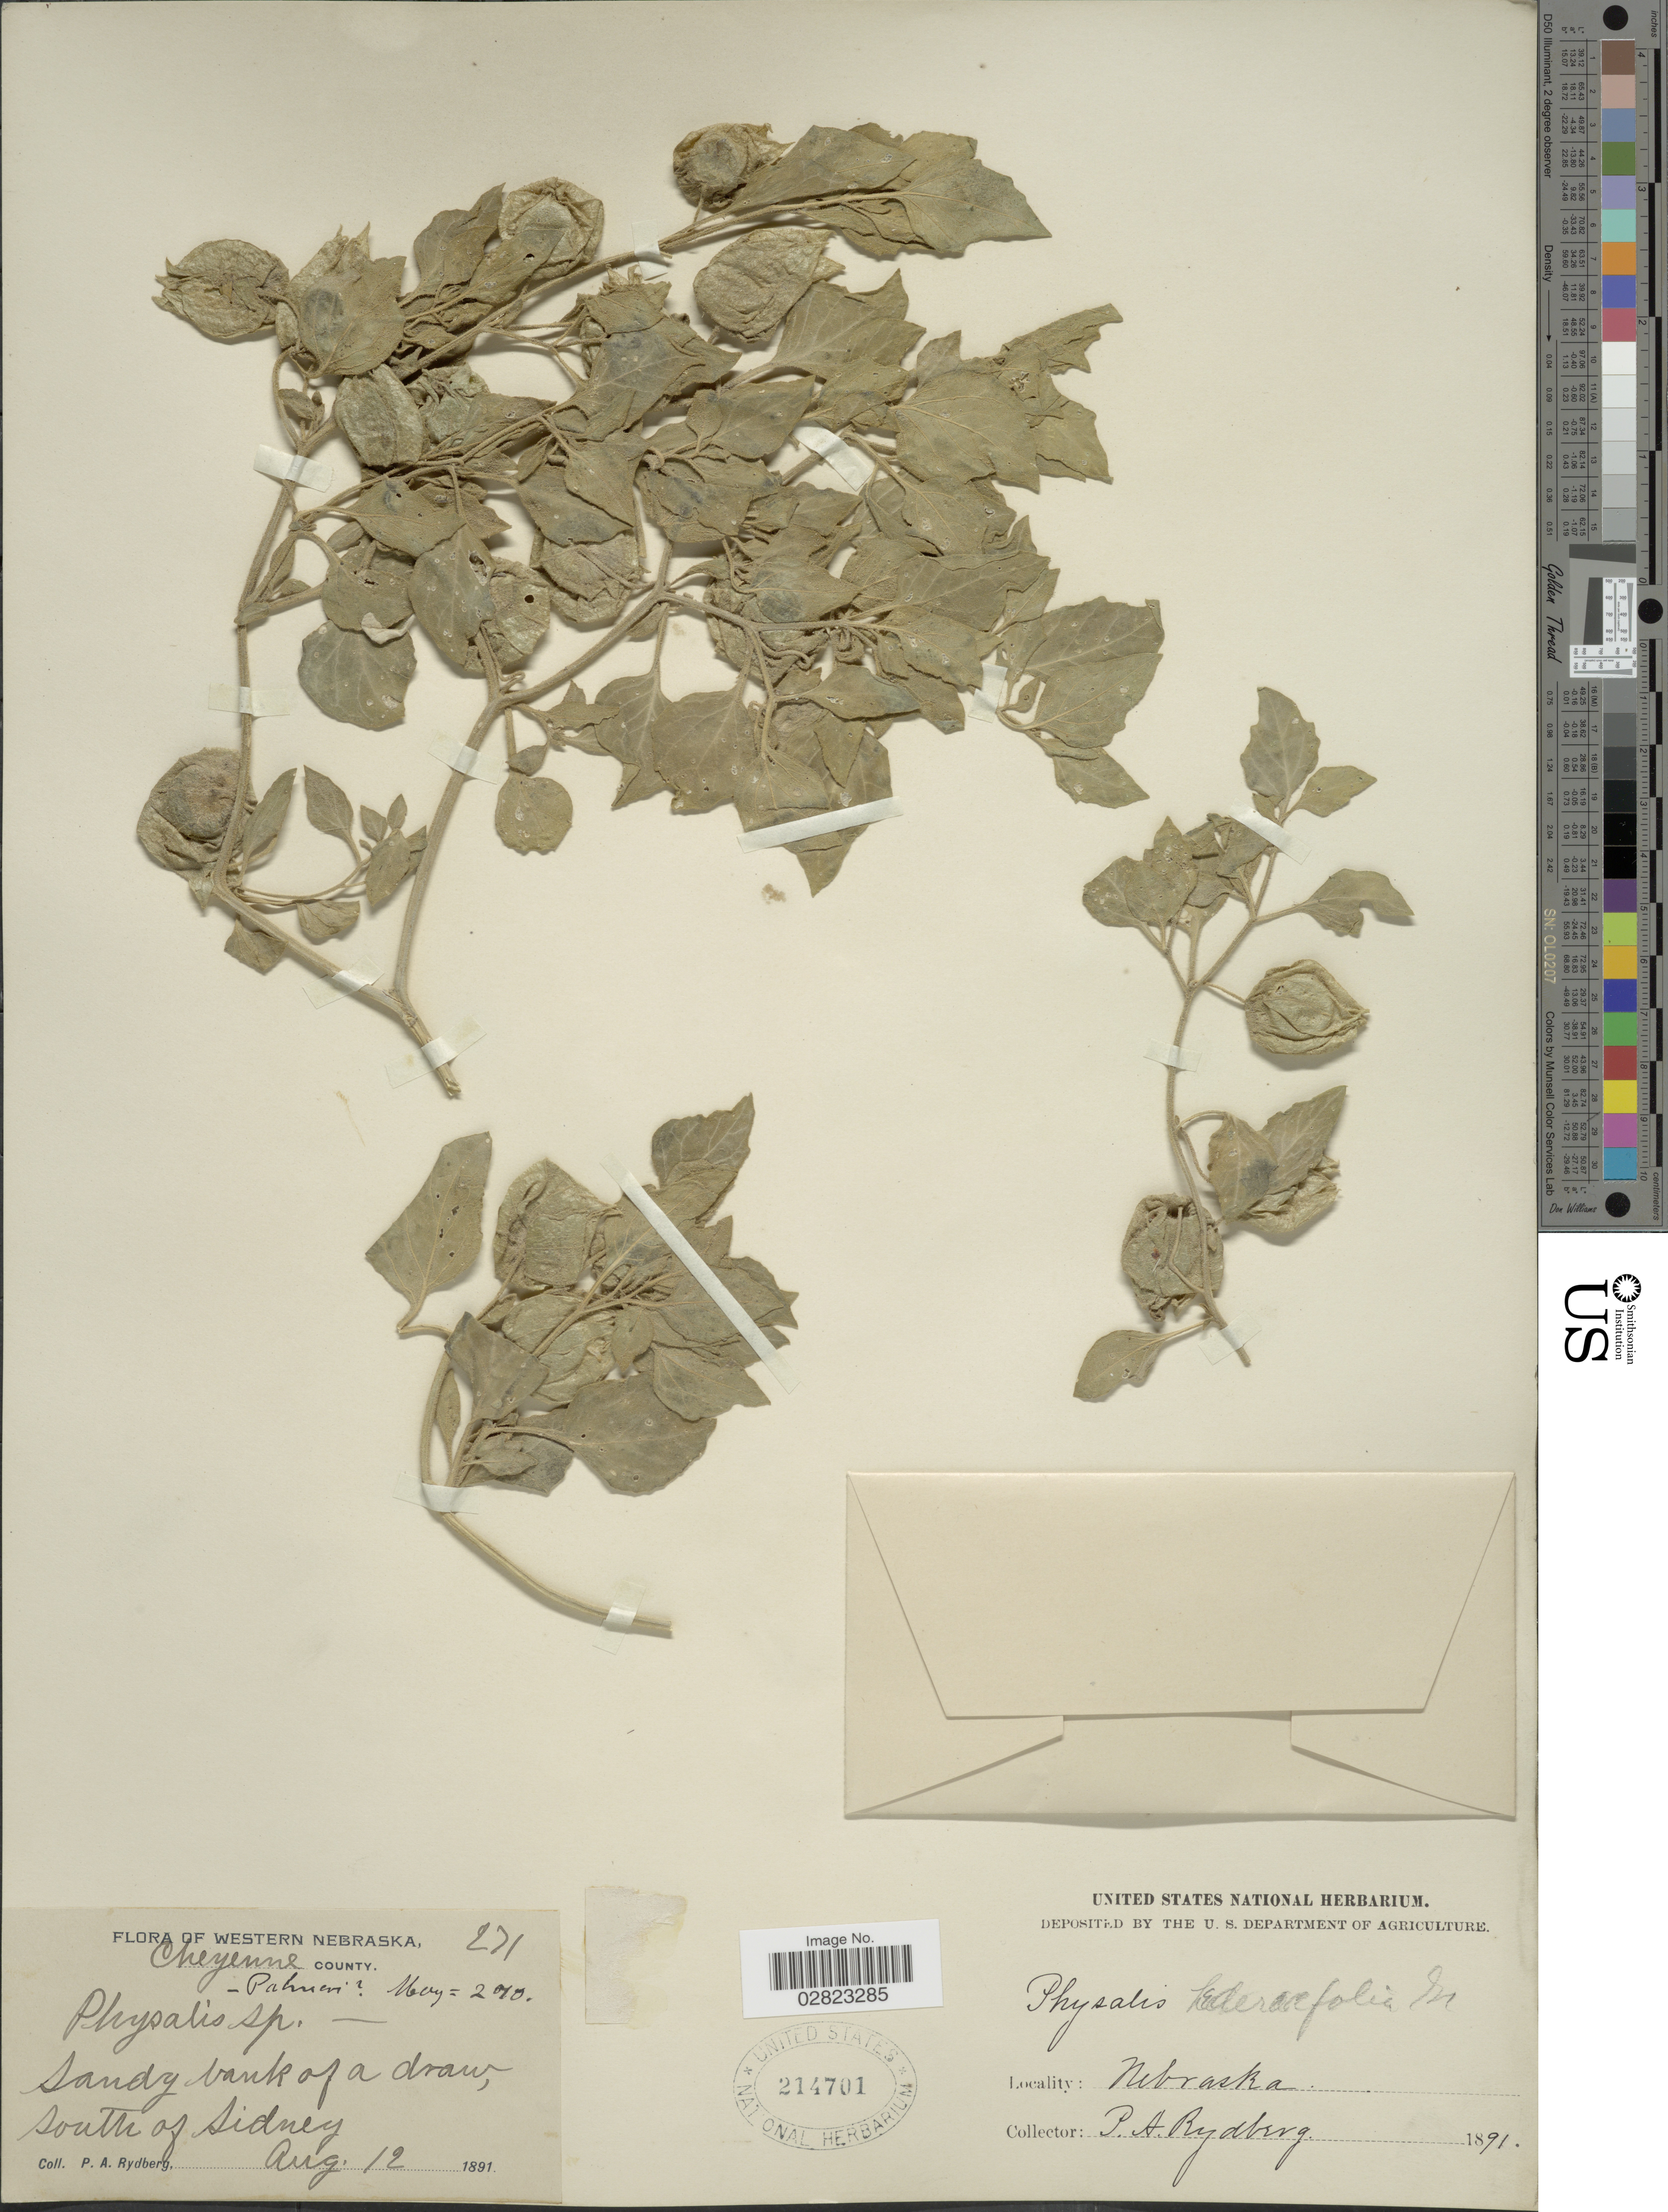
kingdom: Plantae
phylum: Tracheophyta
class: Magnoliopsida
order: Solanales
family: Solanaceae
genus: Physalis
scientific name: Physalis hederifolia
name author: A. Gray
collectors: P. A. Rydberg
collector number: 271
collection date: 1891-08-12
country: United States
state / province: Nebraska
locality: Western Nebraska, Cheyenne County. Sandy bank of a draw, south of Sidney.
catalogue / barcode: US 214701